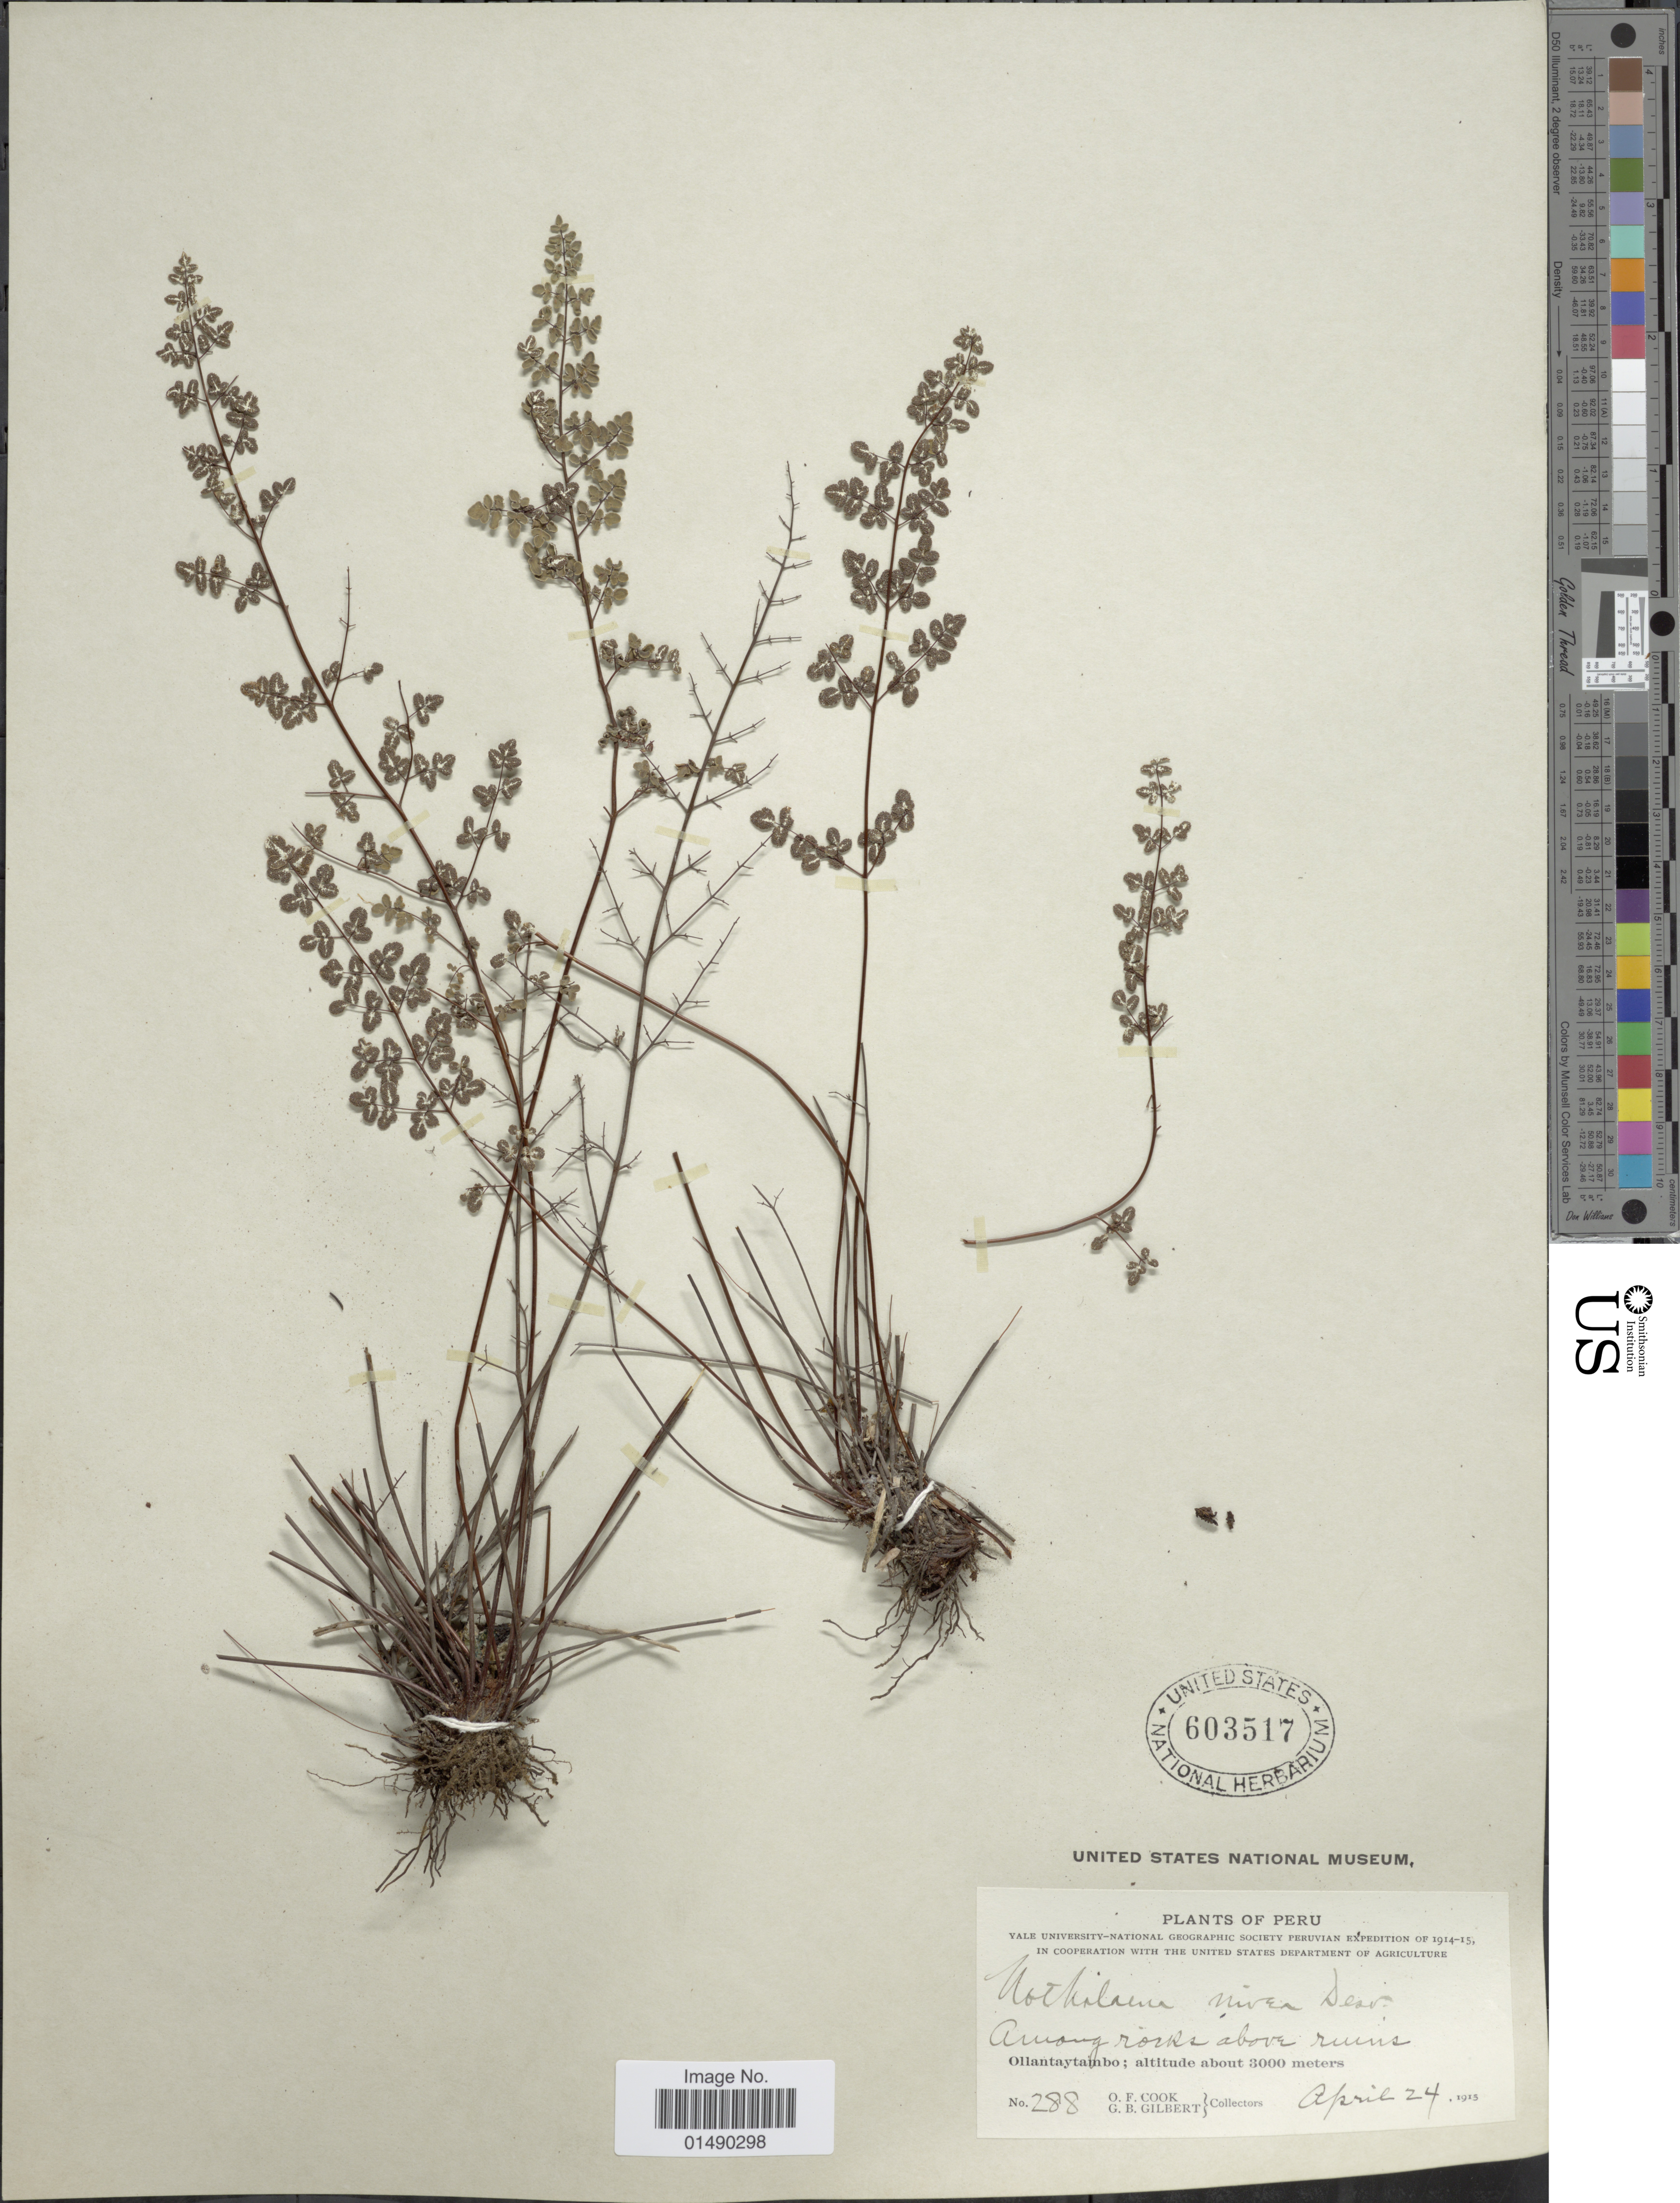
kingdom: Plantae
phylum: Tracheophyta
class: Polypodiopsida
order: Polypodiales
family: Pteridaceae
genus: Argyrochosma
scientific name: Argyrochosma nivea var. nivea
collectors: O. F. Cook & G. B. Gilbert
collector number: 288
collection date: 1915-04-24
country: Peru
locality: Peru, Ollantaytambo.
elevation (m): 3000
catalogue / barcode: US 603517